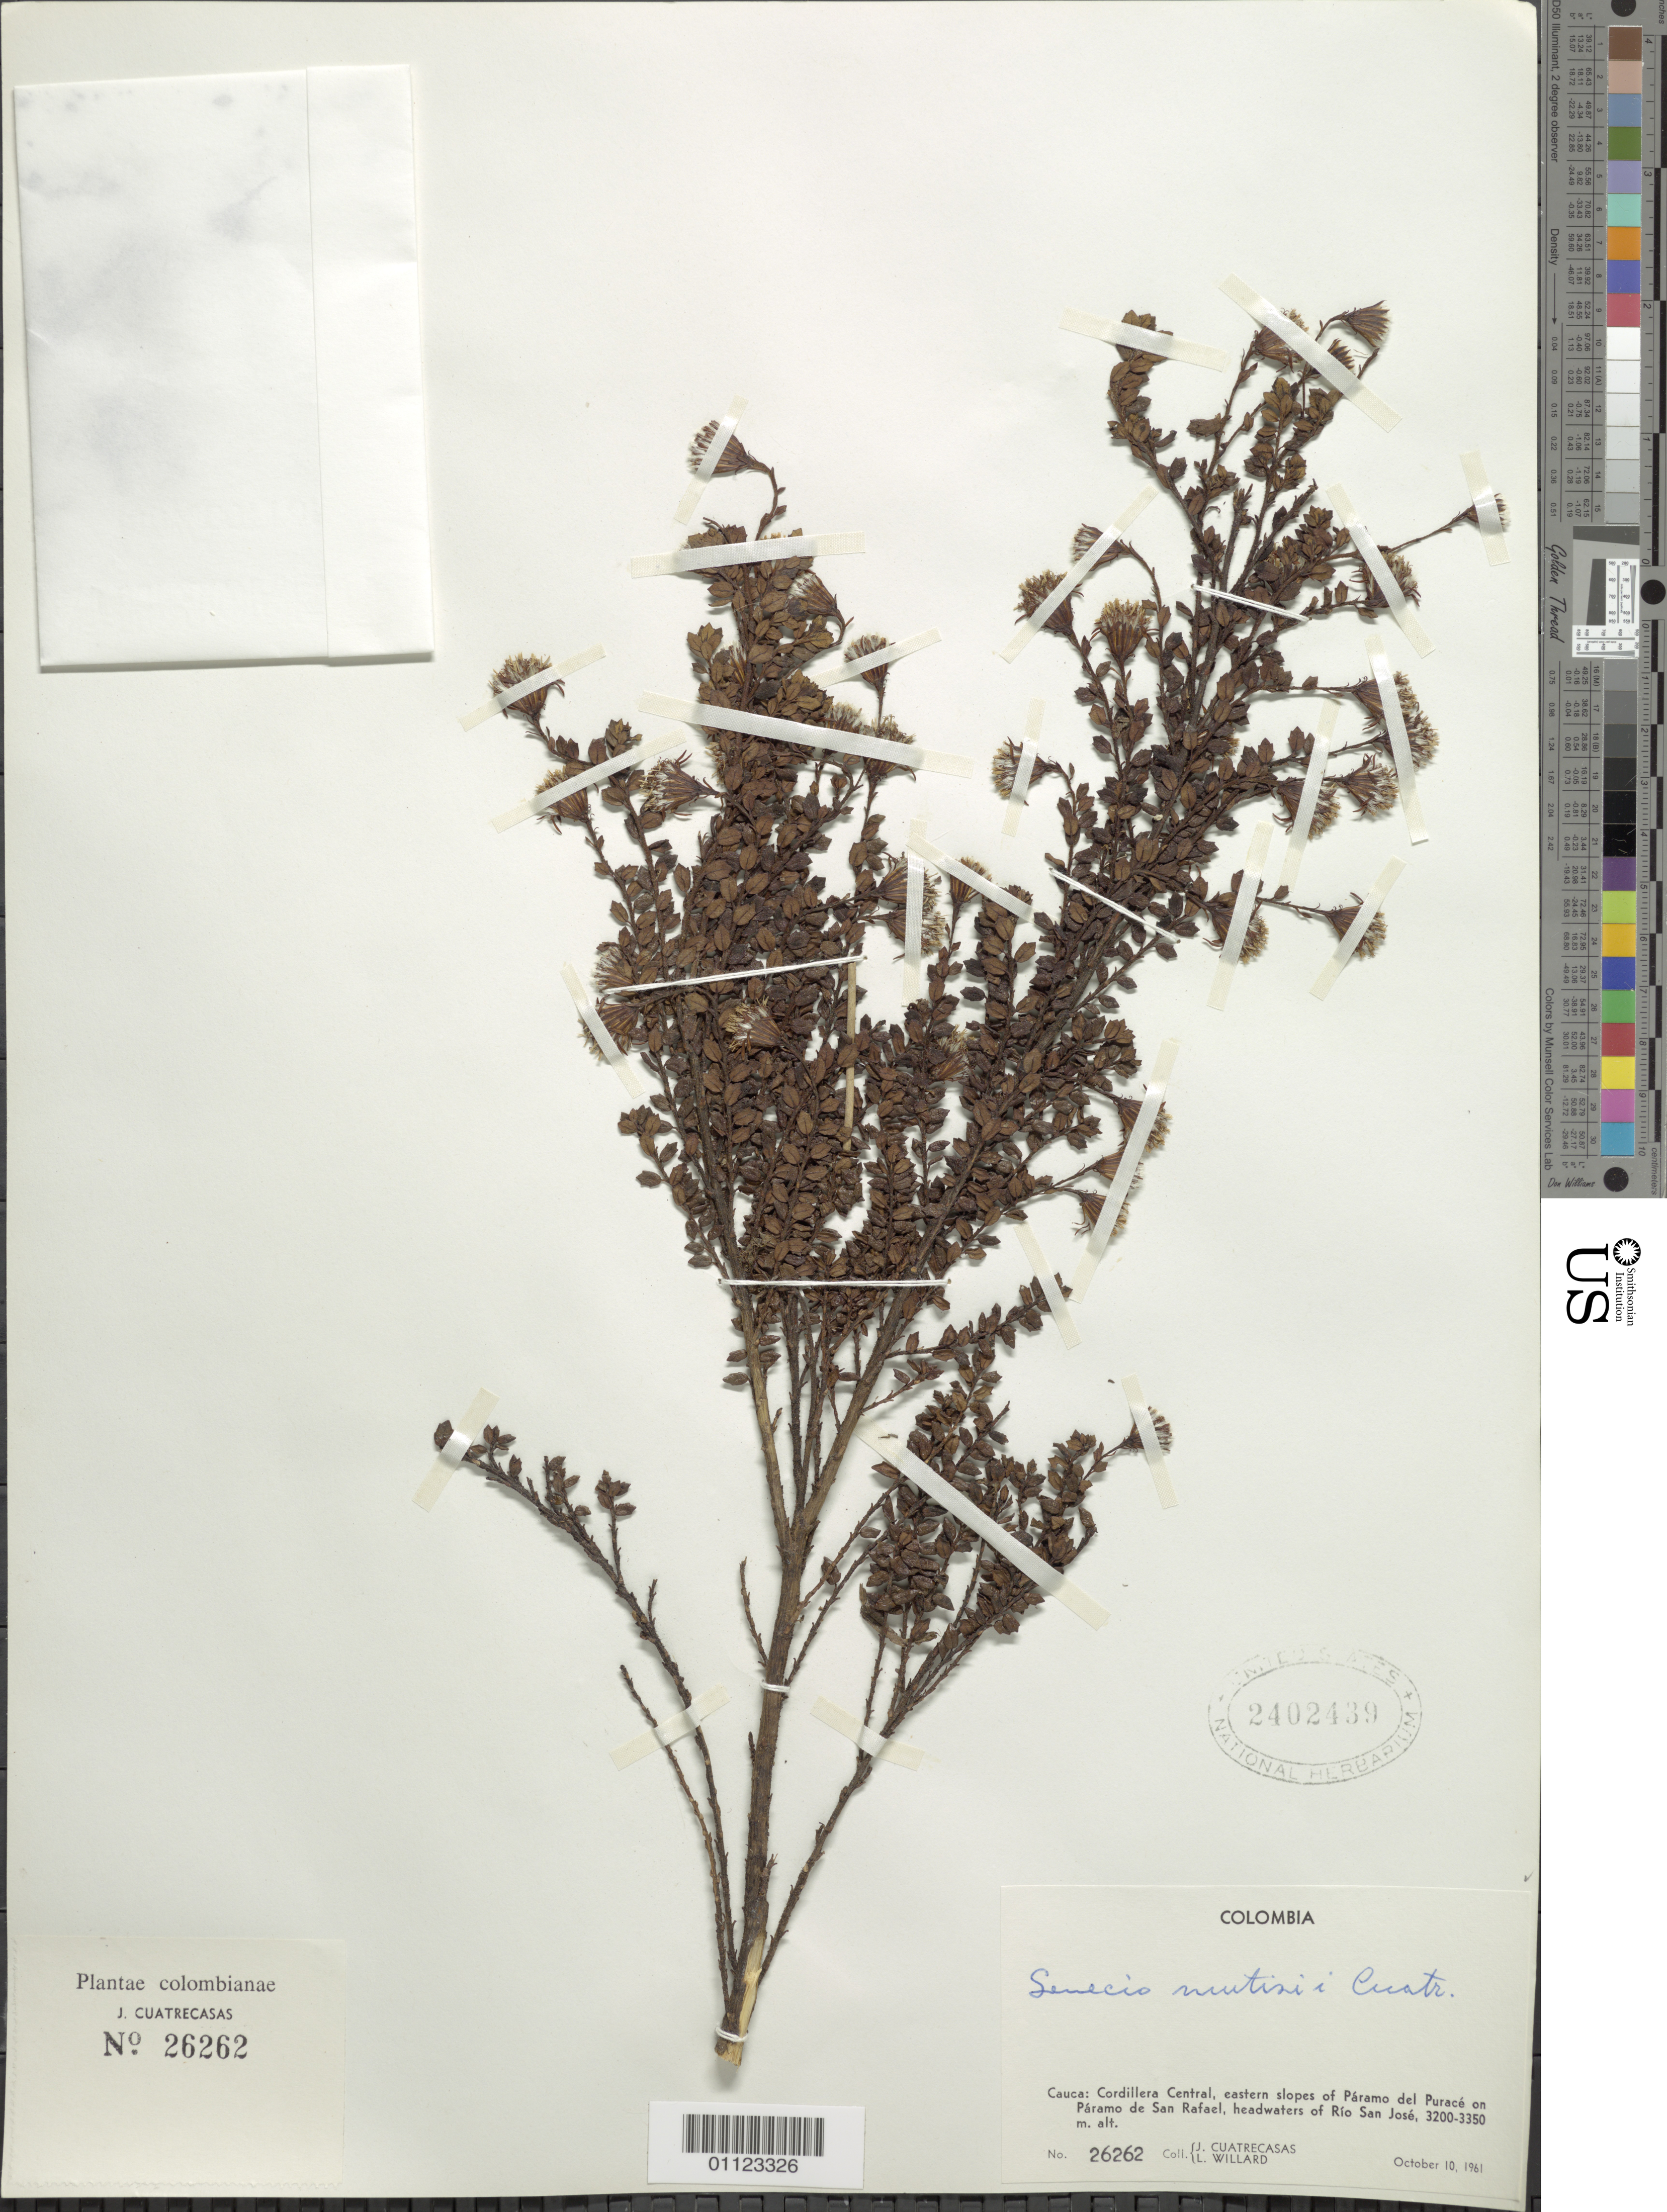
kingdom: Plantae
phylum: Tracheophyta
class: Magnoliopsida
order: Asterales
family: Asteraceae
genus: Pentacalia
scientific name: Pentacalia mutisii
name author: (Cuatrec.) Cuatrec.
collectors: J. Cuatrecasas & J. Willard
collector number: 26262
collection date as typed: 10 Oct 1961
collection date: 1961-10-10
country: Colombia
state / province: Cauca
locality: Cordillera Central, eastern slopes of Páramo del Purace on Páramo de San Rafael, headwaters of Río San José.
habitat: Páramos.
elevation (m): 3200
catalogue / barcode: US 2402439